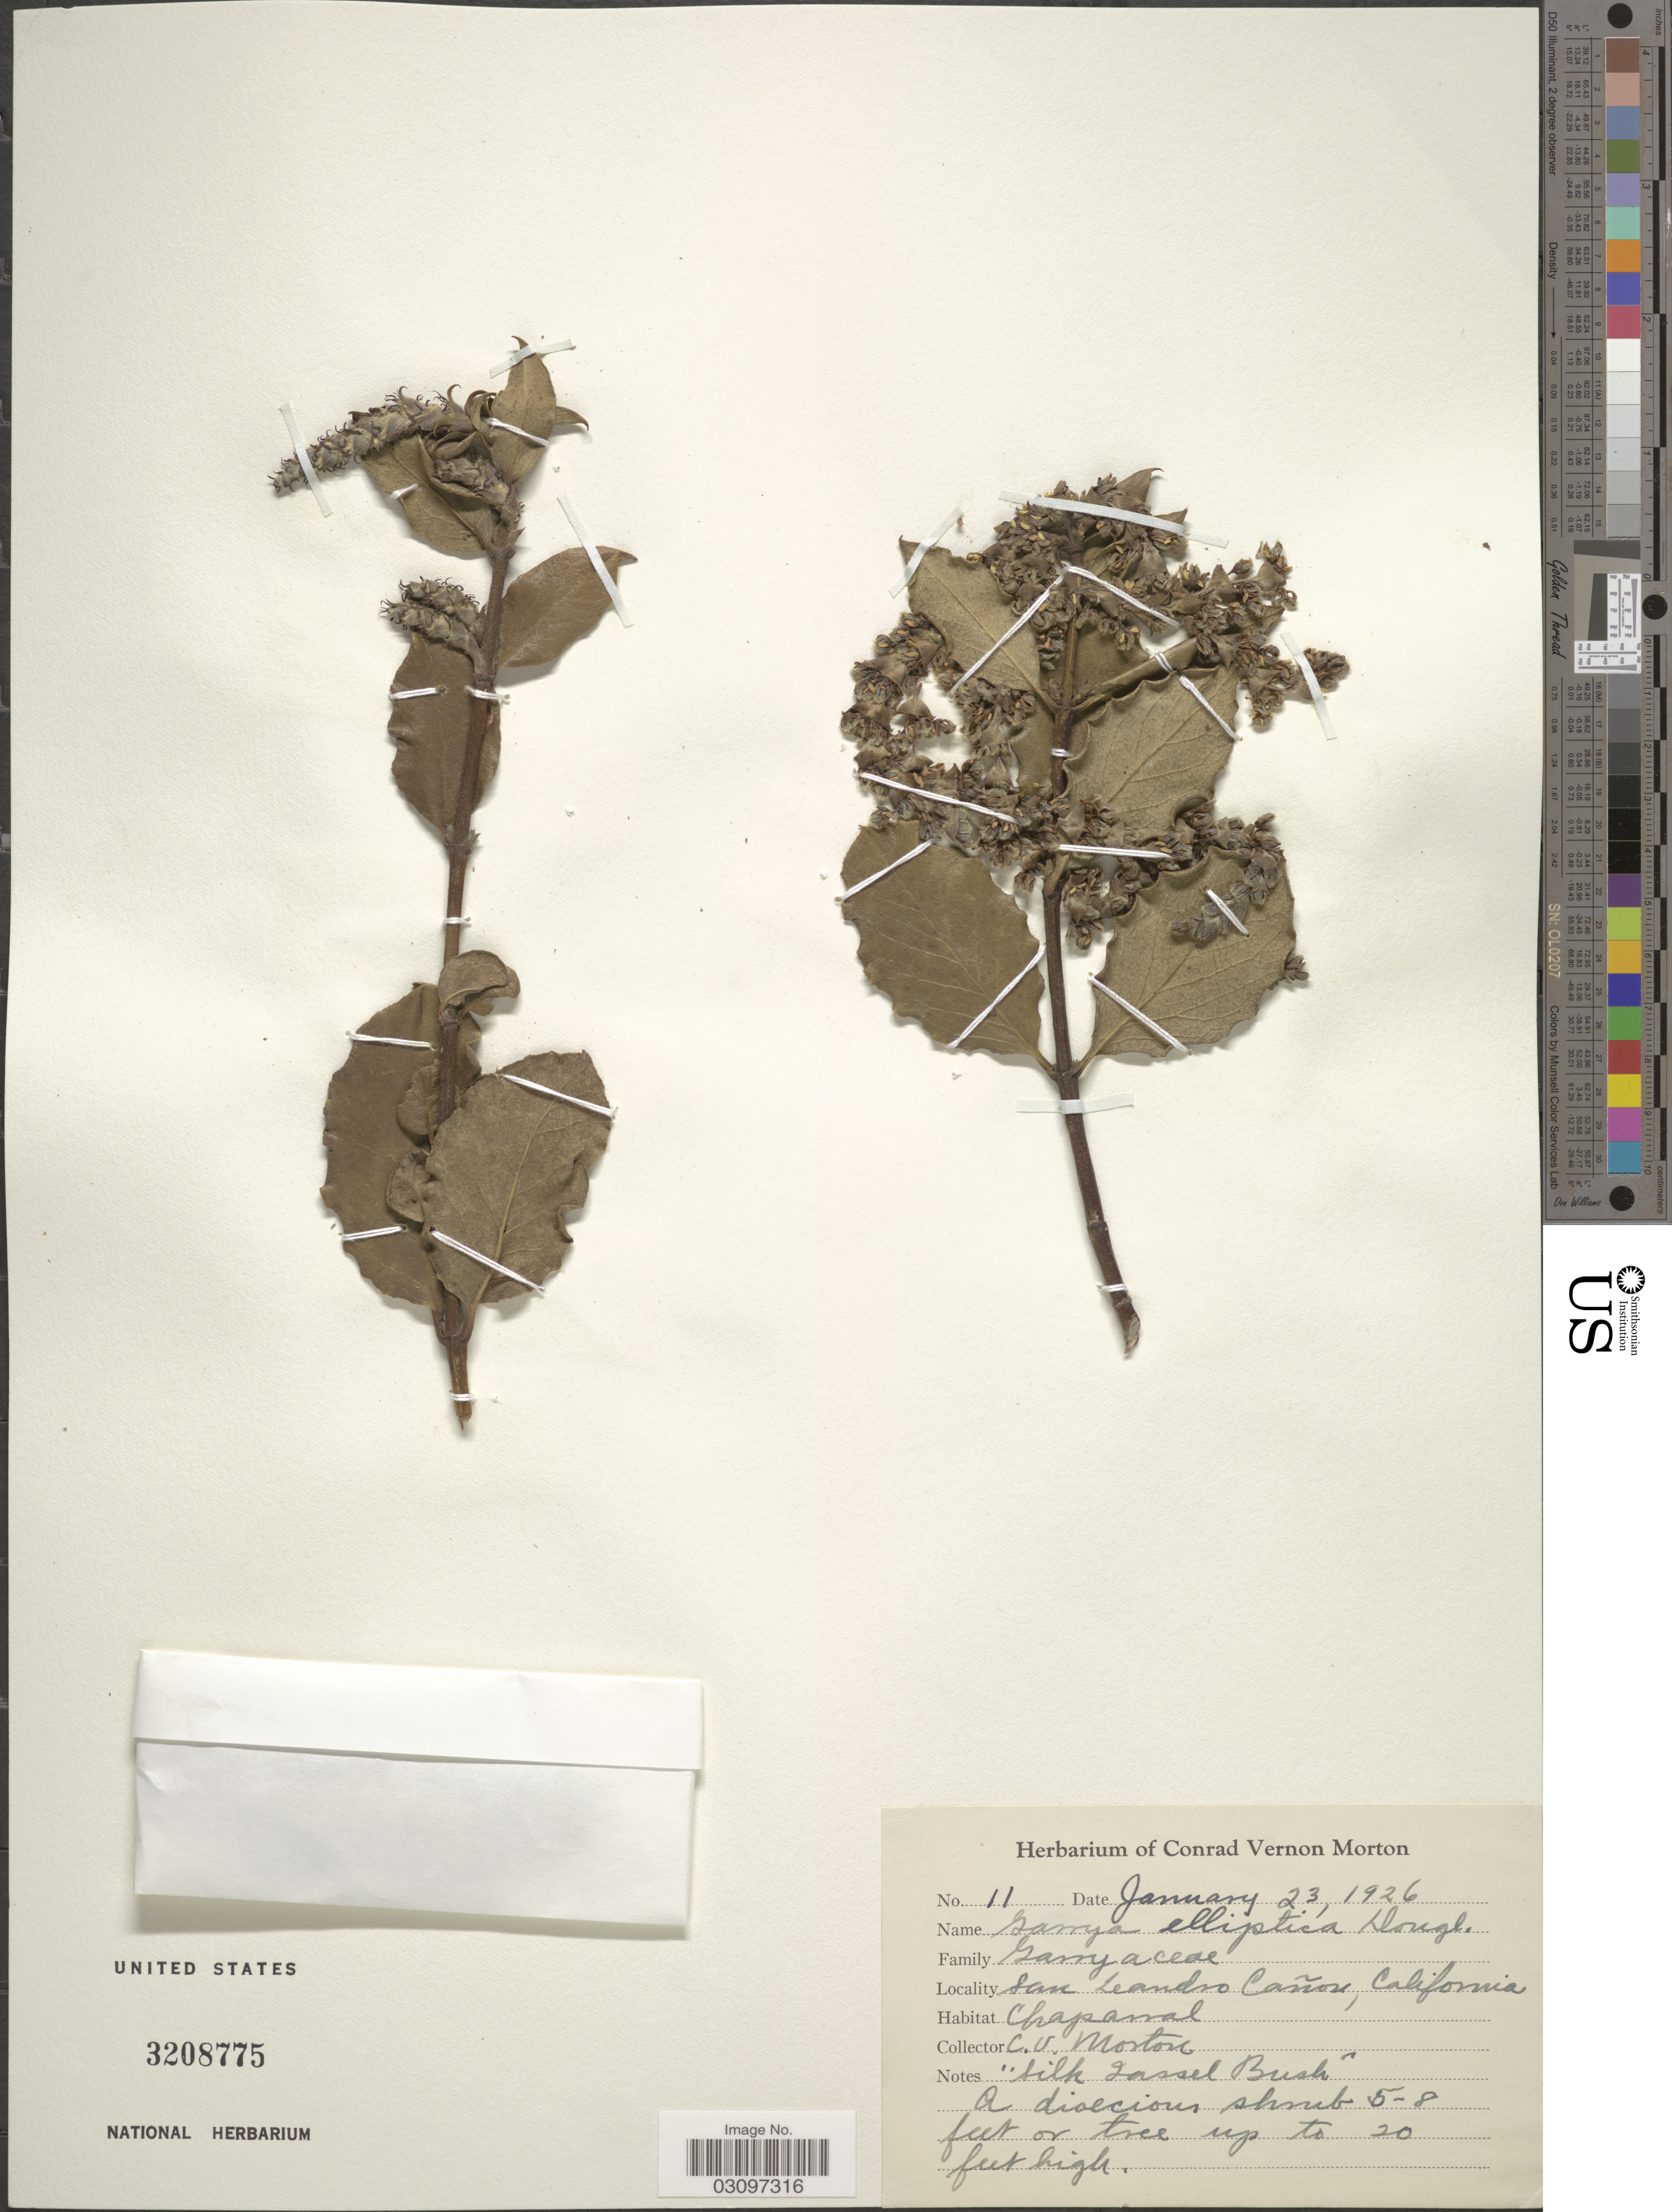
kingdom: Plantae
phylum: Tracheophyta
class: Magnoliopsida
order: Garryales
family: Garryaceae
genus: Garrya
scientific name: Garrya elliptica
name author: Douglas ex Lindl.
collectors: C. V. Morton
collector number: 11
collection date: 1926-01-23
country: United States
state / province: California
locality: San Leandro Cañon. Chaparral.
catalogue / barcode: US 3208775